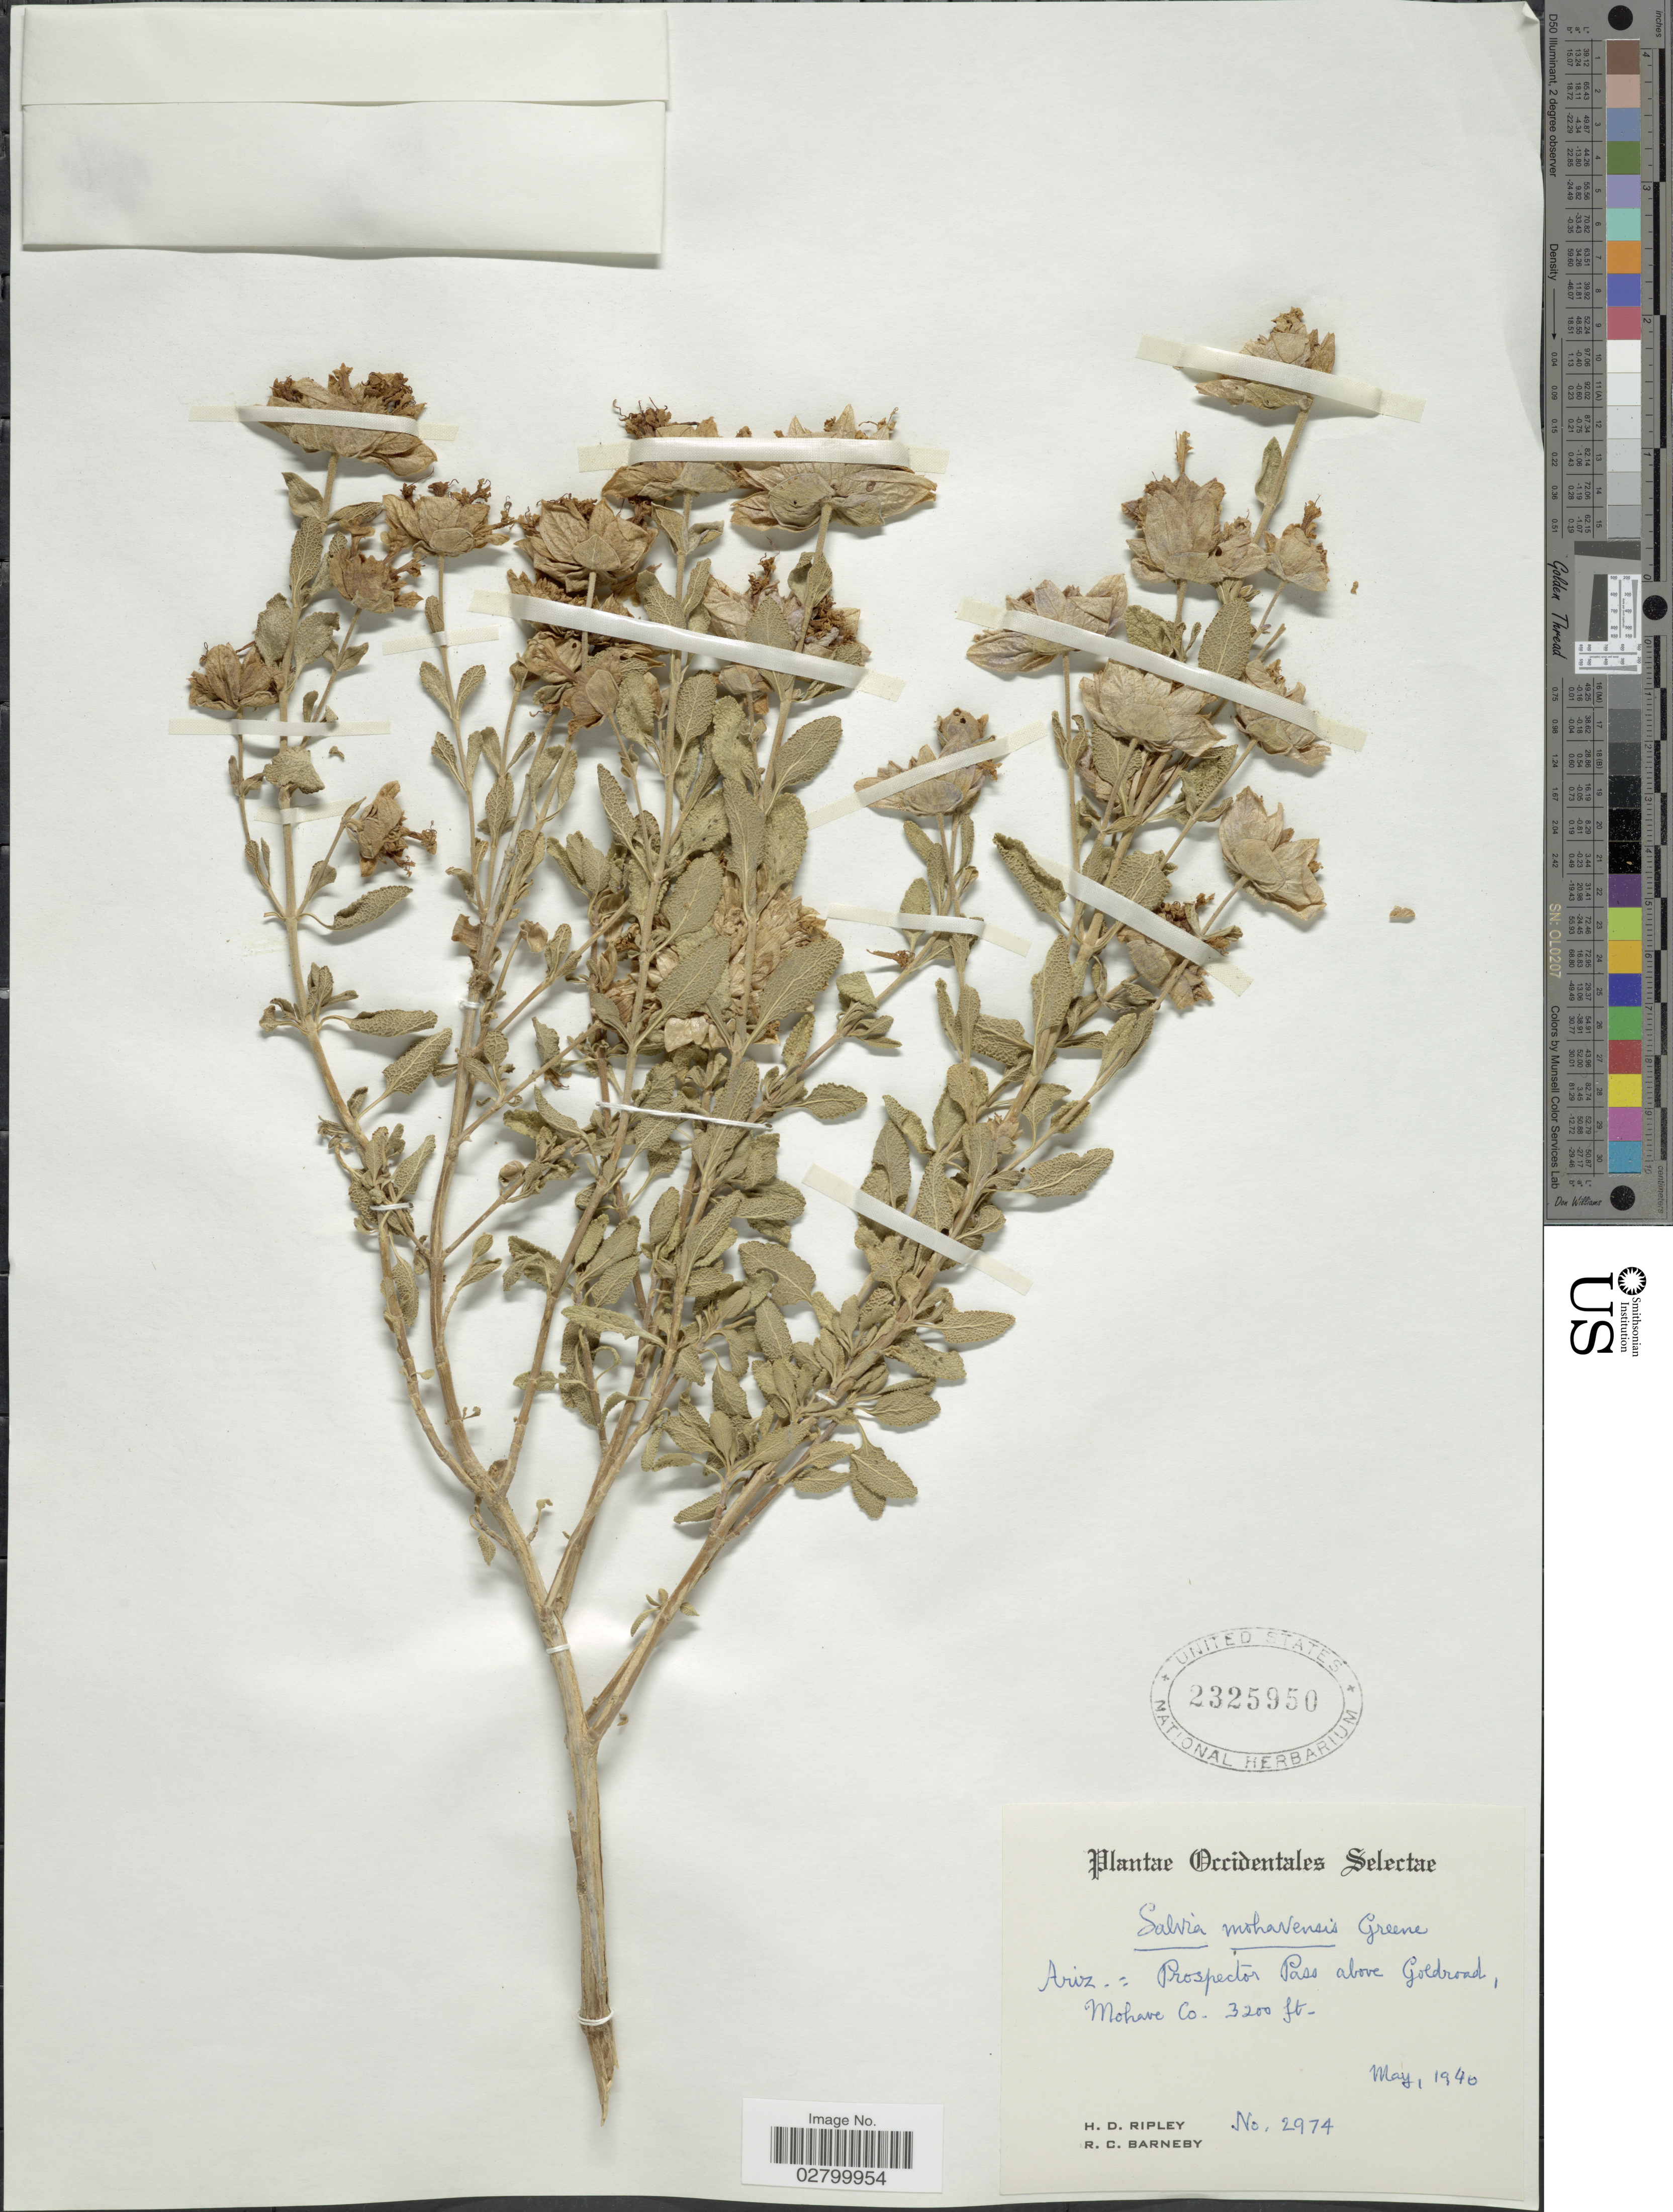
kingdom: Plantae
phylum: Tracheophyta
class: Magnoliopsida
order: Lamiales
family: Lamiaceae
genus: Salvia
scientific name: Salvia mohavensis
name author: Greene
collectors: H. Ripley & R. C. Barneby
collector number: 2974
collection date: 1940-05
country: United States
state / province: Arizona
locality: Occidentales Selectae. Ariz.= Prospector Pass above Goldroad, Mohave Co.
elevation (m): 975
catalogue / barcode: US 2325950